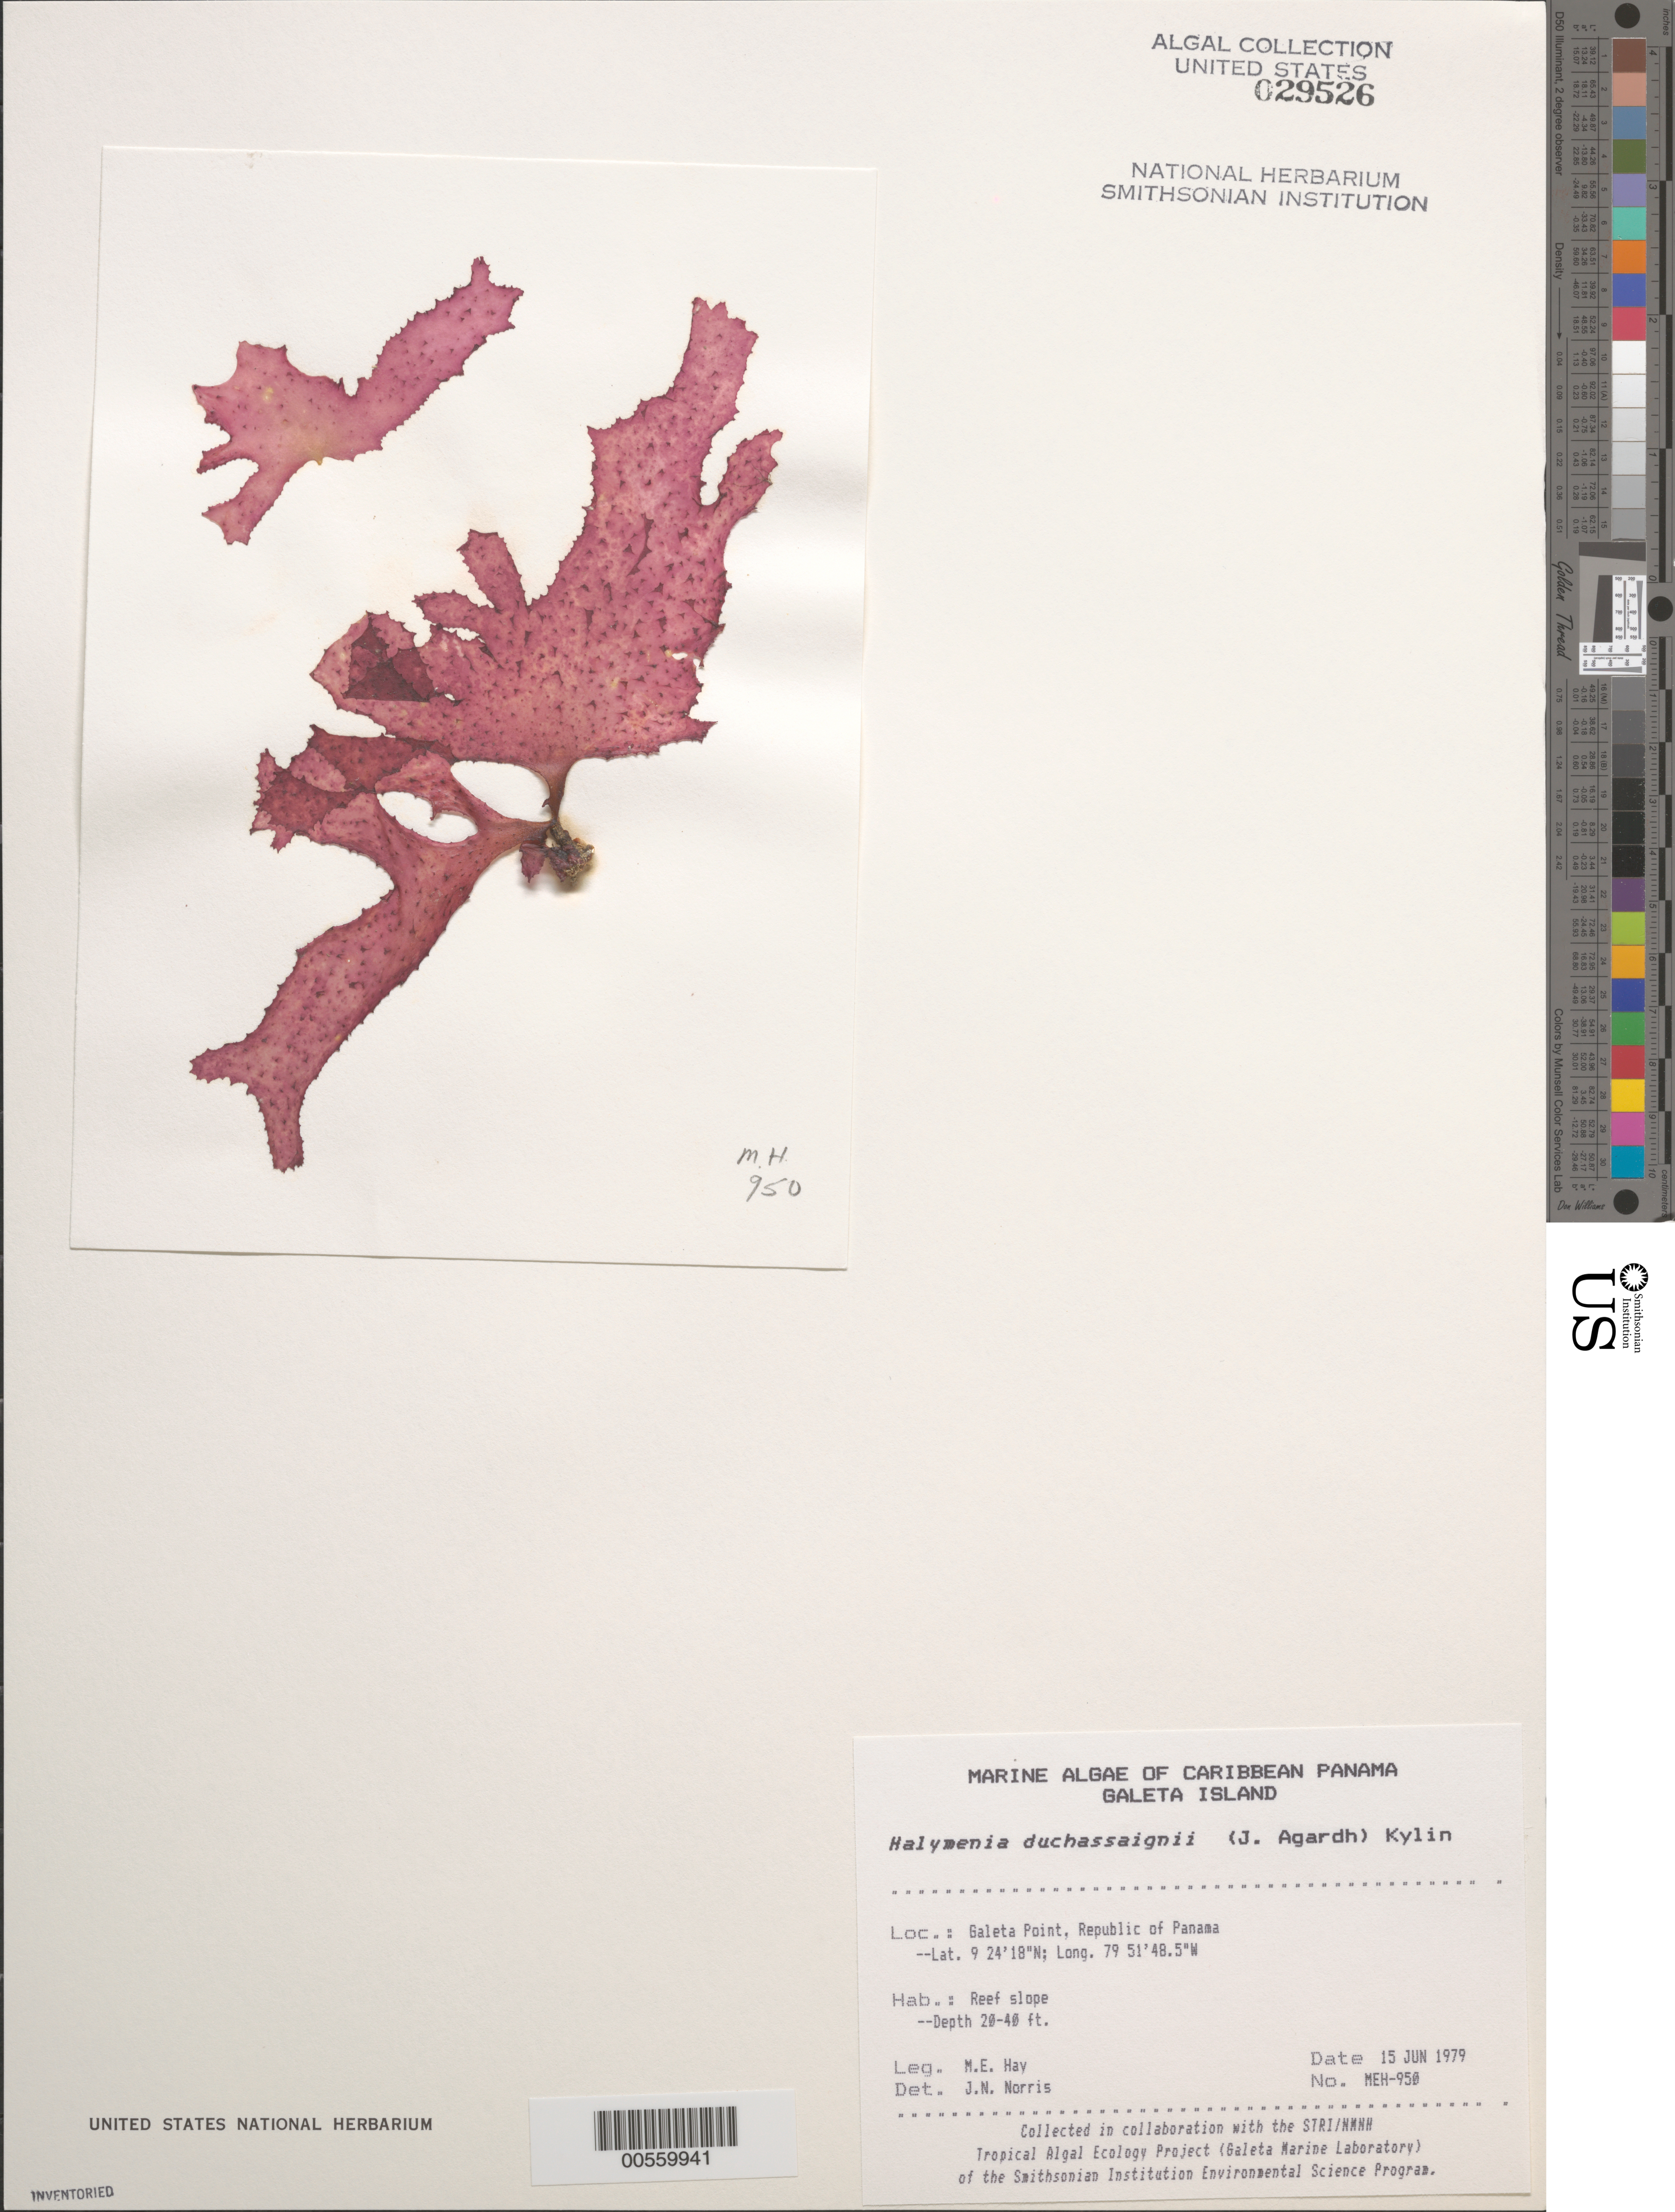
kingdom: Plantae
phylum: Rhodophyta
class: Florideophyceae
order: Halymeniales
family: Halymeniaceae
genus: Halymenia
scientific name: Halymenia duchassaignii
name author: (J. Agardh) Kylin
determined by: Norris, James N.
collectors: M. E. Hay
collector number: MEH-950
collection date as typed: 15 Jun 1979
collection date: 1979-06-15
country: Panama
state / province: Colón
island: Galeta Island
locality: Galeta Point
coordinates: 9 24' 18" N, 79 51' 48.5" W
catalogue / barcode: US 29526